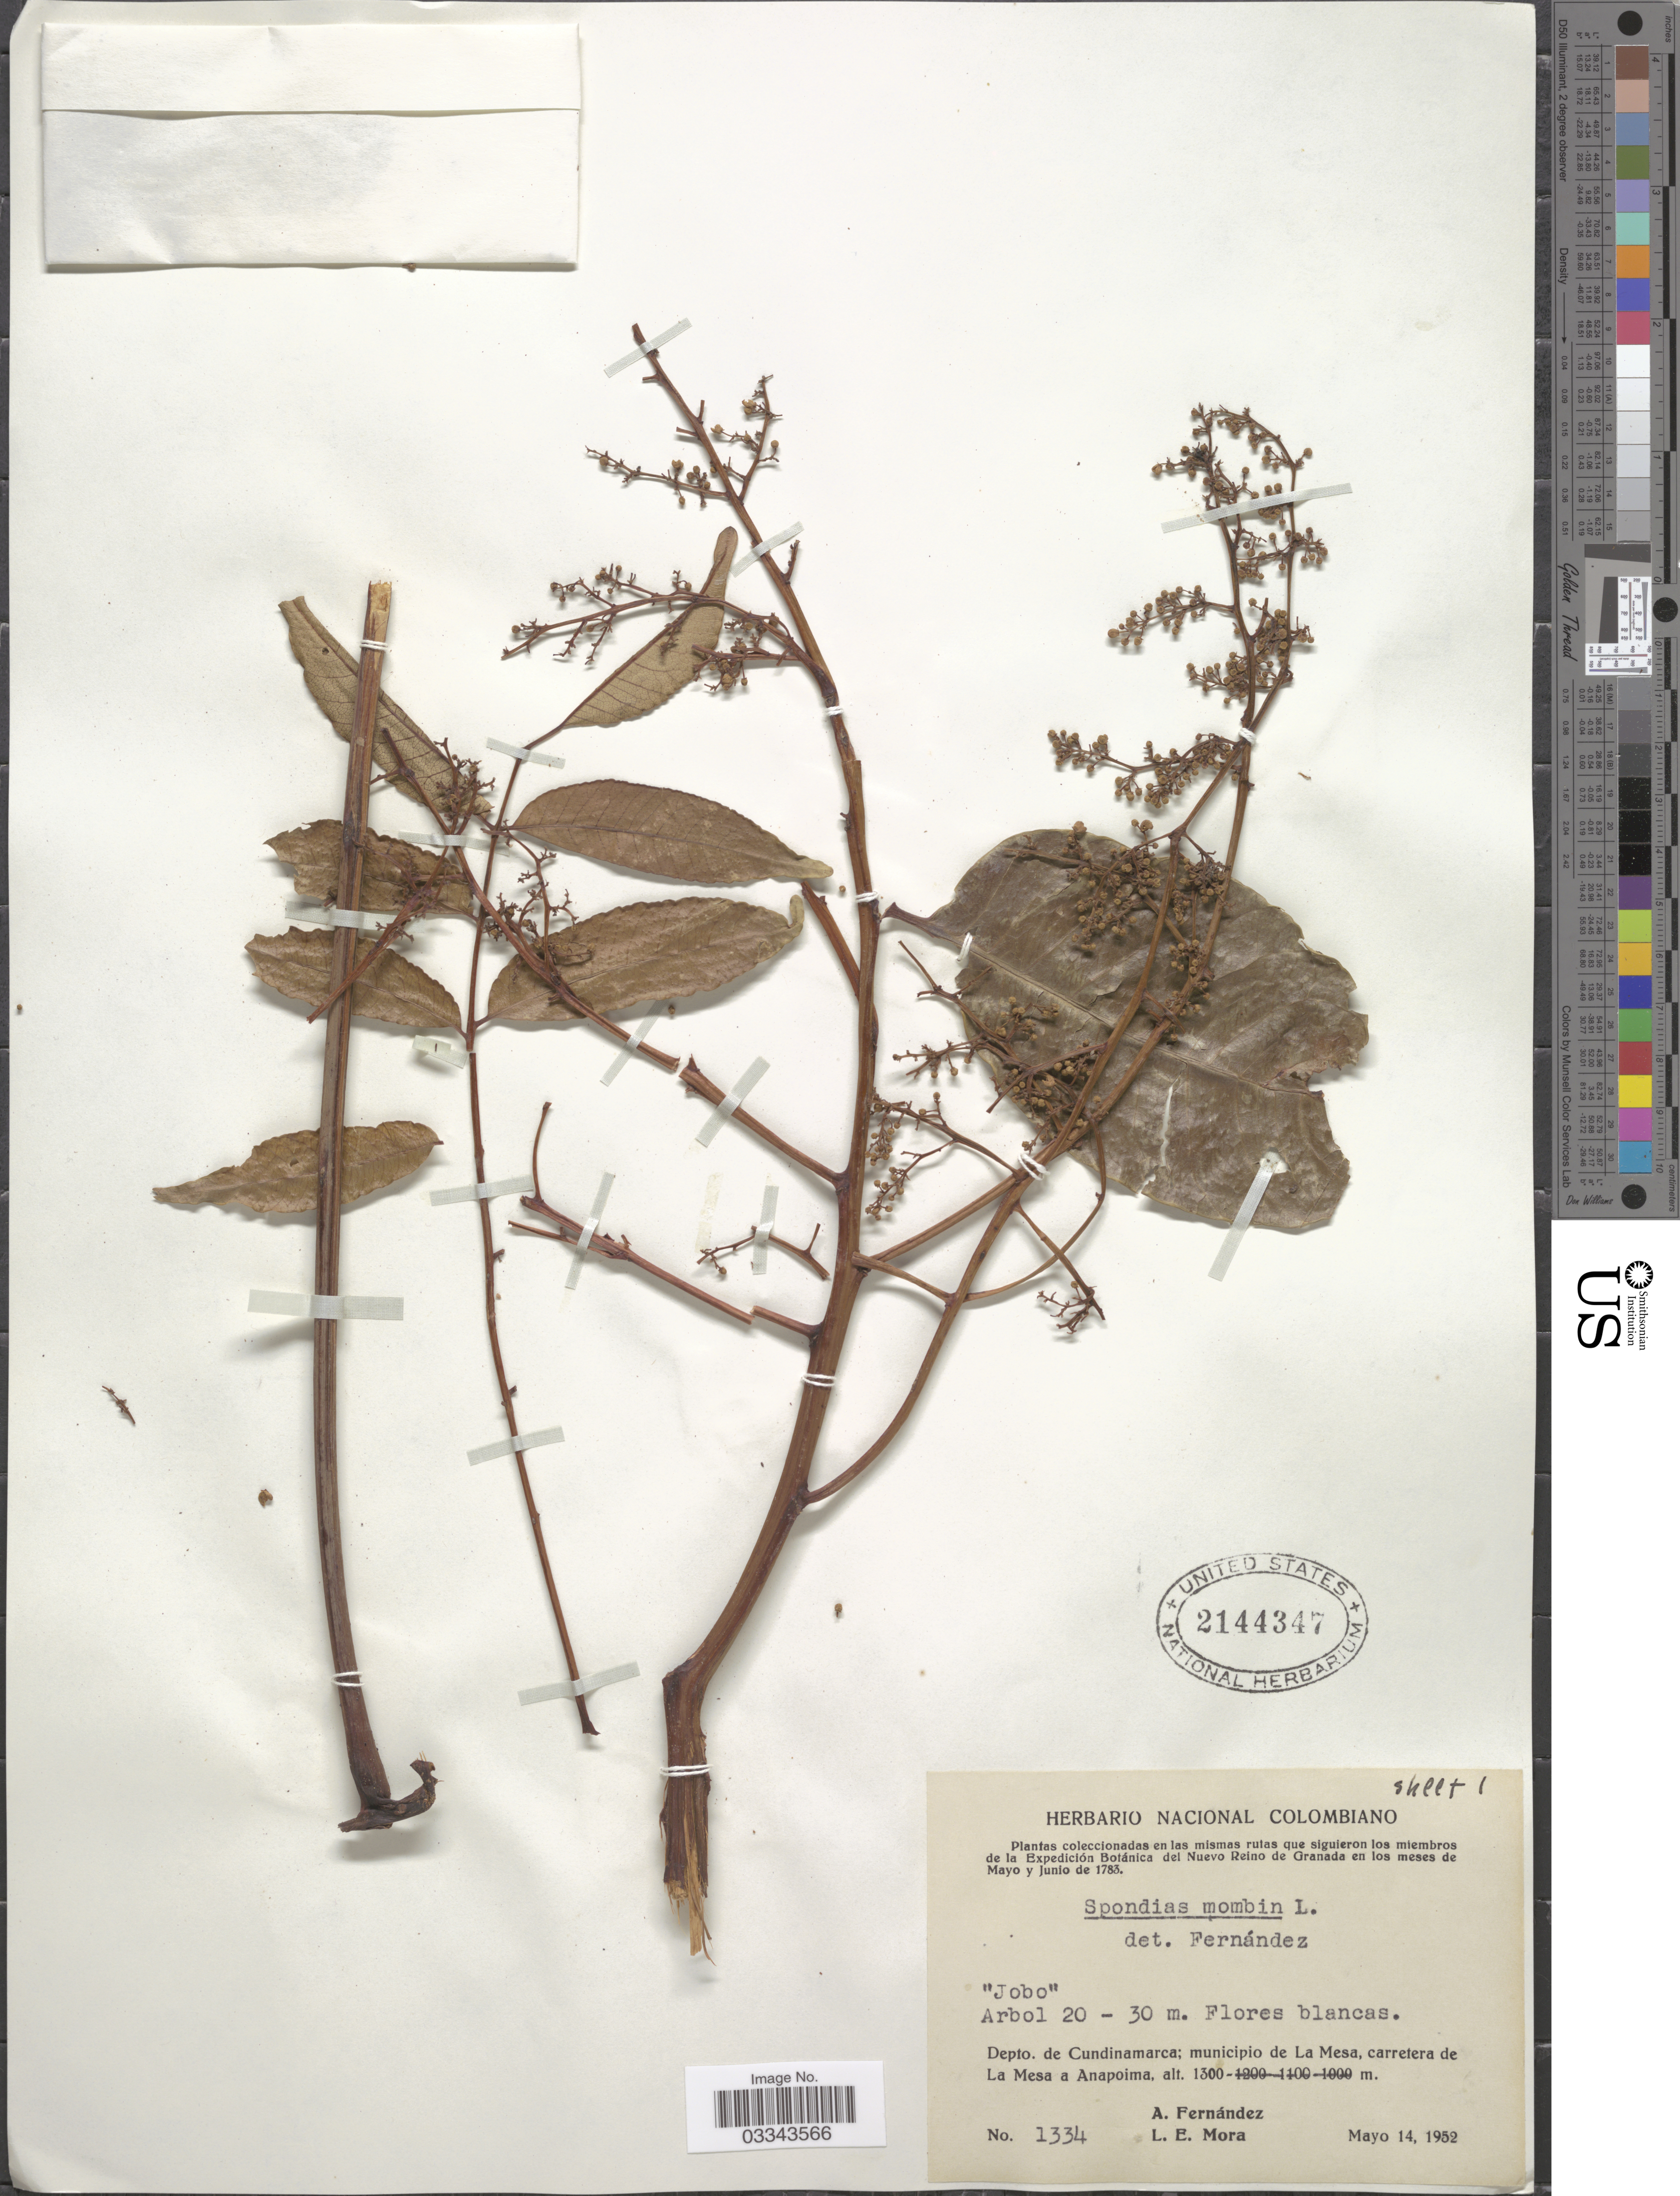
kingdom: Plantae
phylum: Tracheophyta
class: Magnoliopsida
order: Sapindales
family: Anacardiaceae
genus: Spondias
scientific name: Spondias mombin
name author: L.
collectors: A. Fernández & L. Mora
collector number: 1334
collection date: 1952-05-14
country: Colombia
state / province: Cundinamarca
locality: Depto. de Cundinamarca; municipio de La Mesa, carretera de La Mesa a Anapoima.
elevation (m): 1300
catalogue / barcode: US 2144347